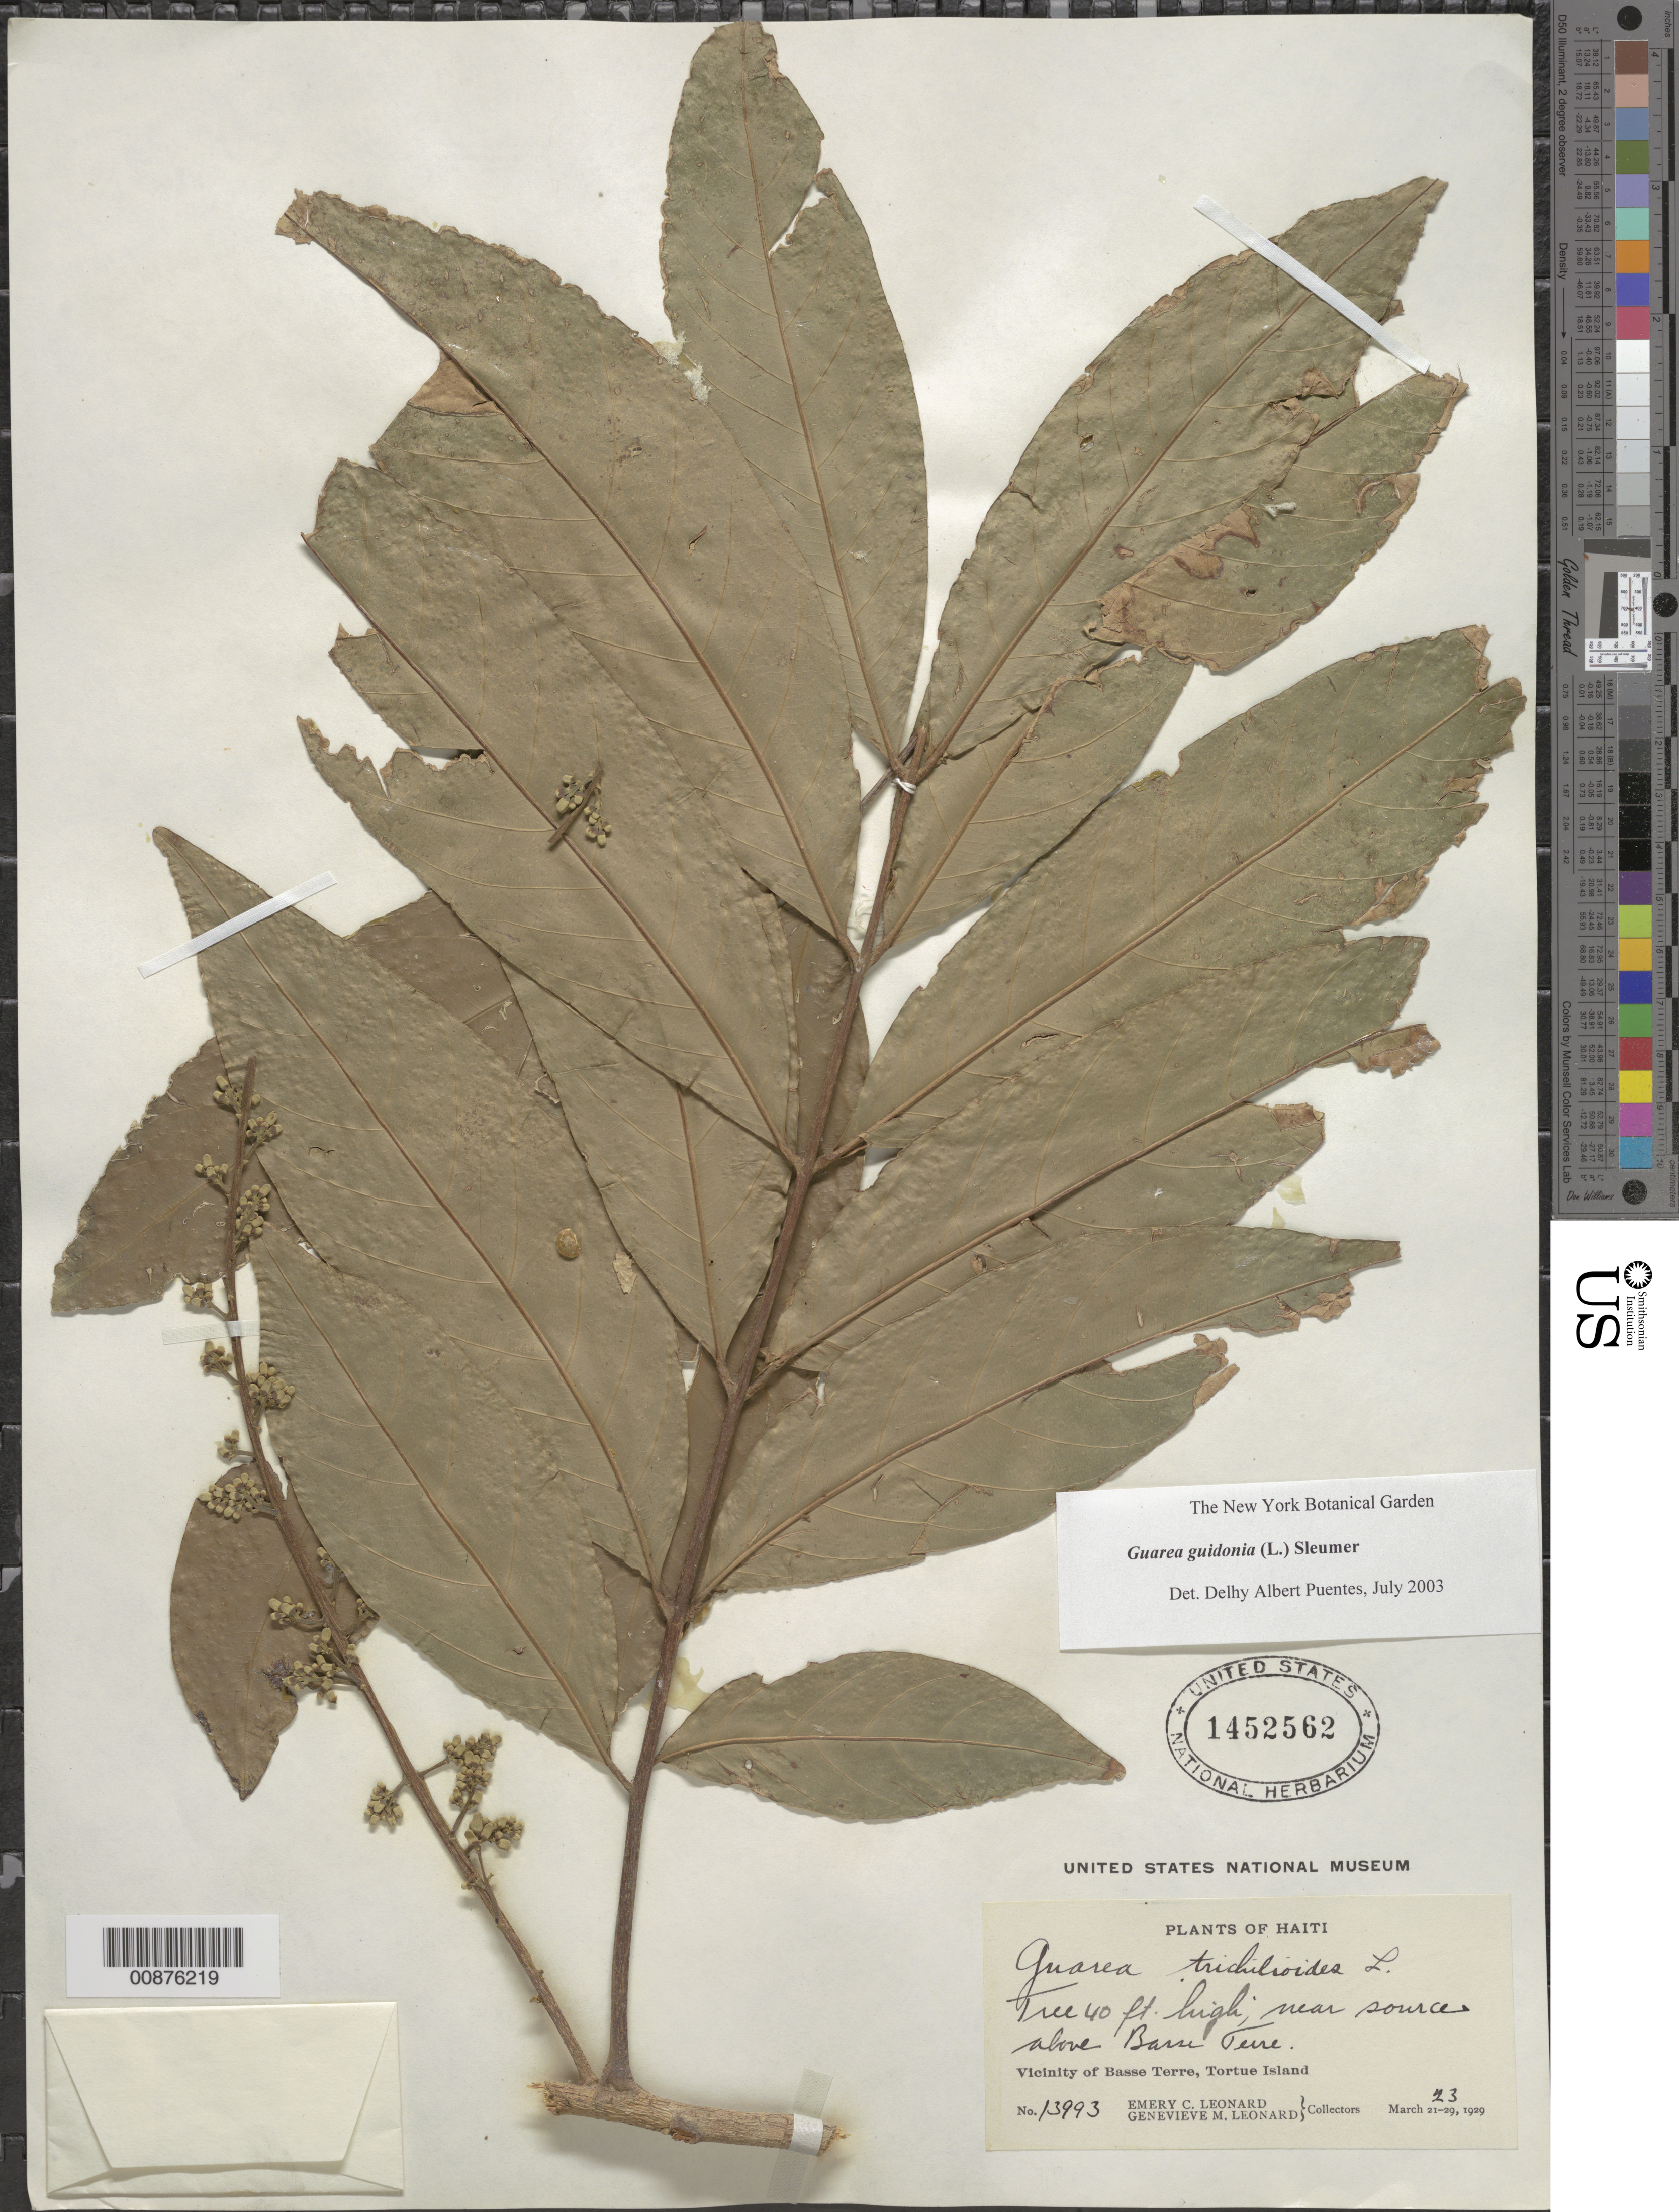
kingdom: Plantae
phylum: Tracheophyta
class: Magnoliopsida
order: Sapindales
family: Meliaceae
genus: Guarea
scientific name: Guarea guidonia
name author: (L.) Sleumer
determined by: Puentes, D. A.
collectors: E. C. Leonard & G. M. Leonard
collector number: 13993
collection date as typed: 23 Mar 1929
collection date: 1929-03-23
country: Haiti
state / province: Nord-Ouest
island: Île de la Tortue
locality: Vicinity of Basse Terre, near source above town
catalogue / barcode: US 1452562